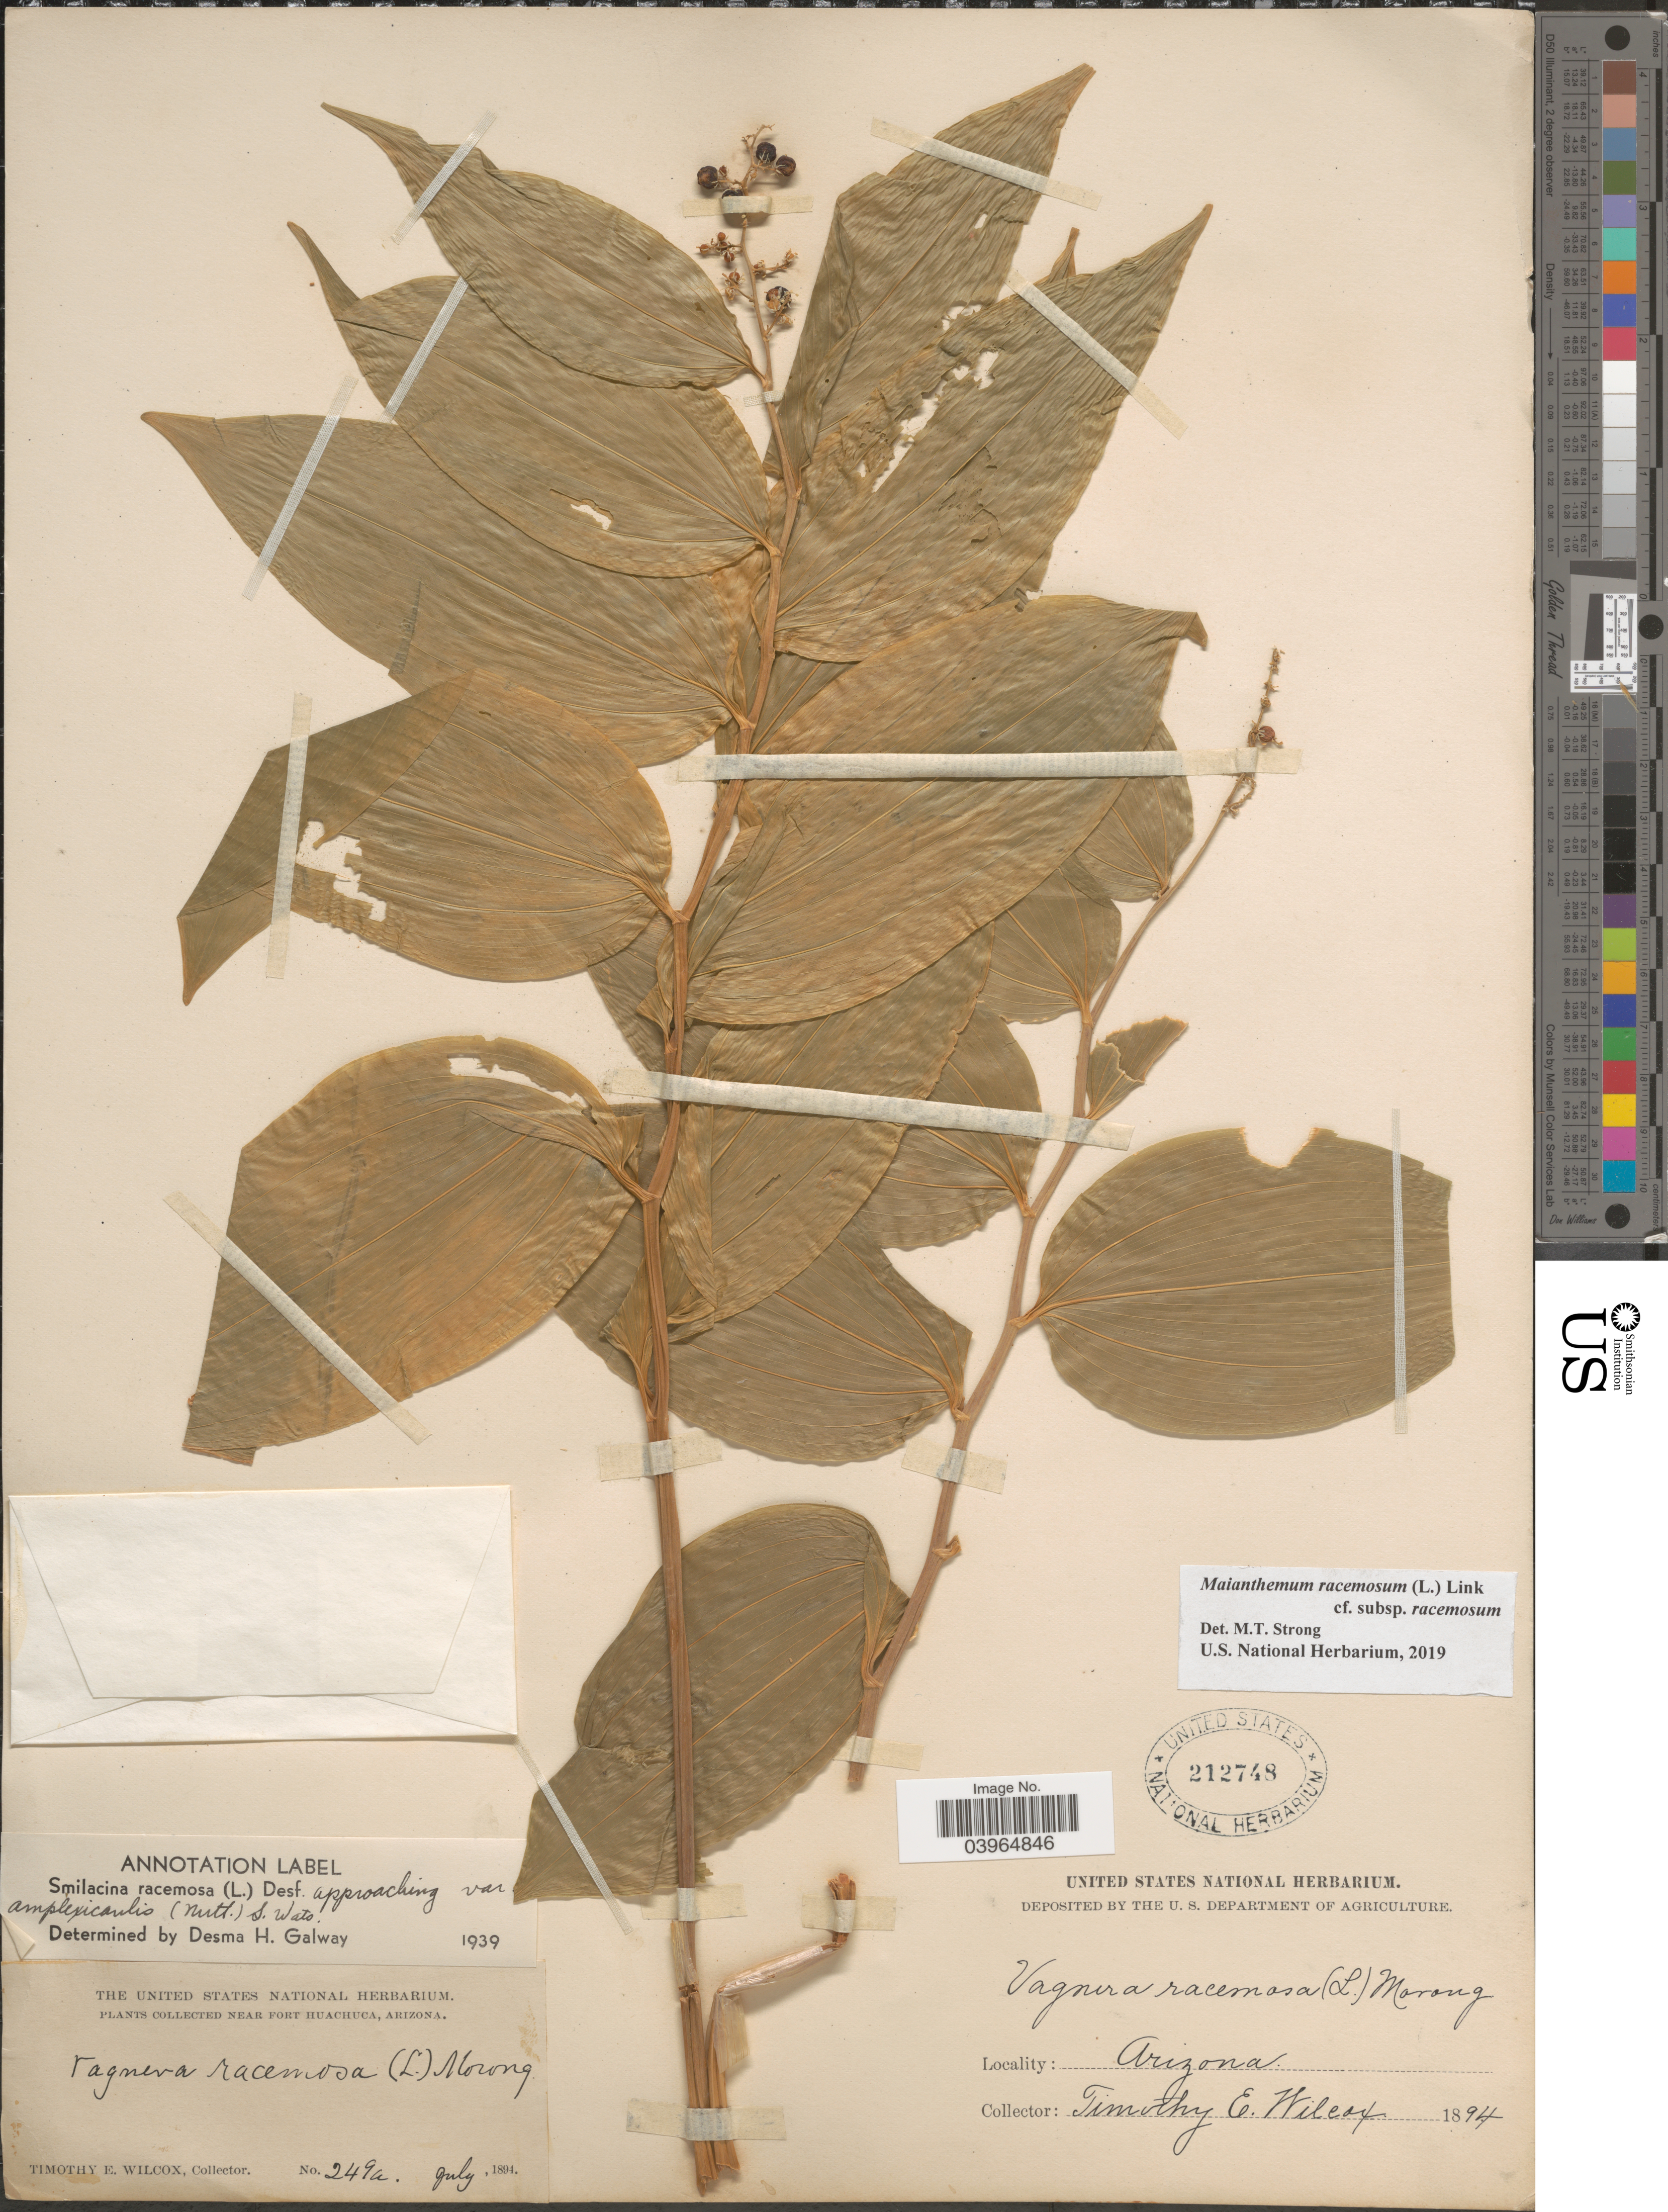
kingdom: Plantae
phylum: Tracheophyta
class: Liliopsida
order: Asparagales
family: Asparagaceae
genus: Maianthemum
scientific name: Maianthemum racemosum subsp. racemosum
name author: (L.) Link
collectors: T. E. Wilcox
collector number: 249a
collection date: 1894-07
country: United States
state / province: Arizona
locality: Near Fort Huachuca.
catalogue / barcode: US 212748